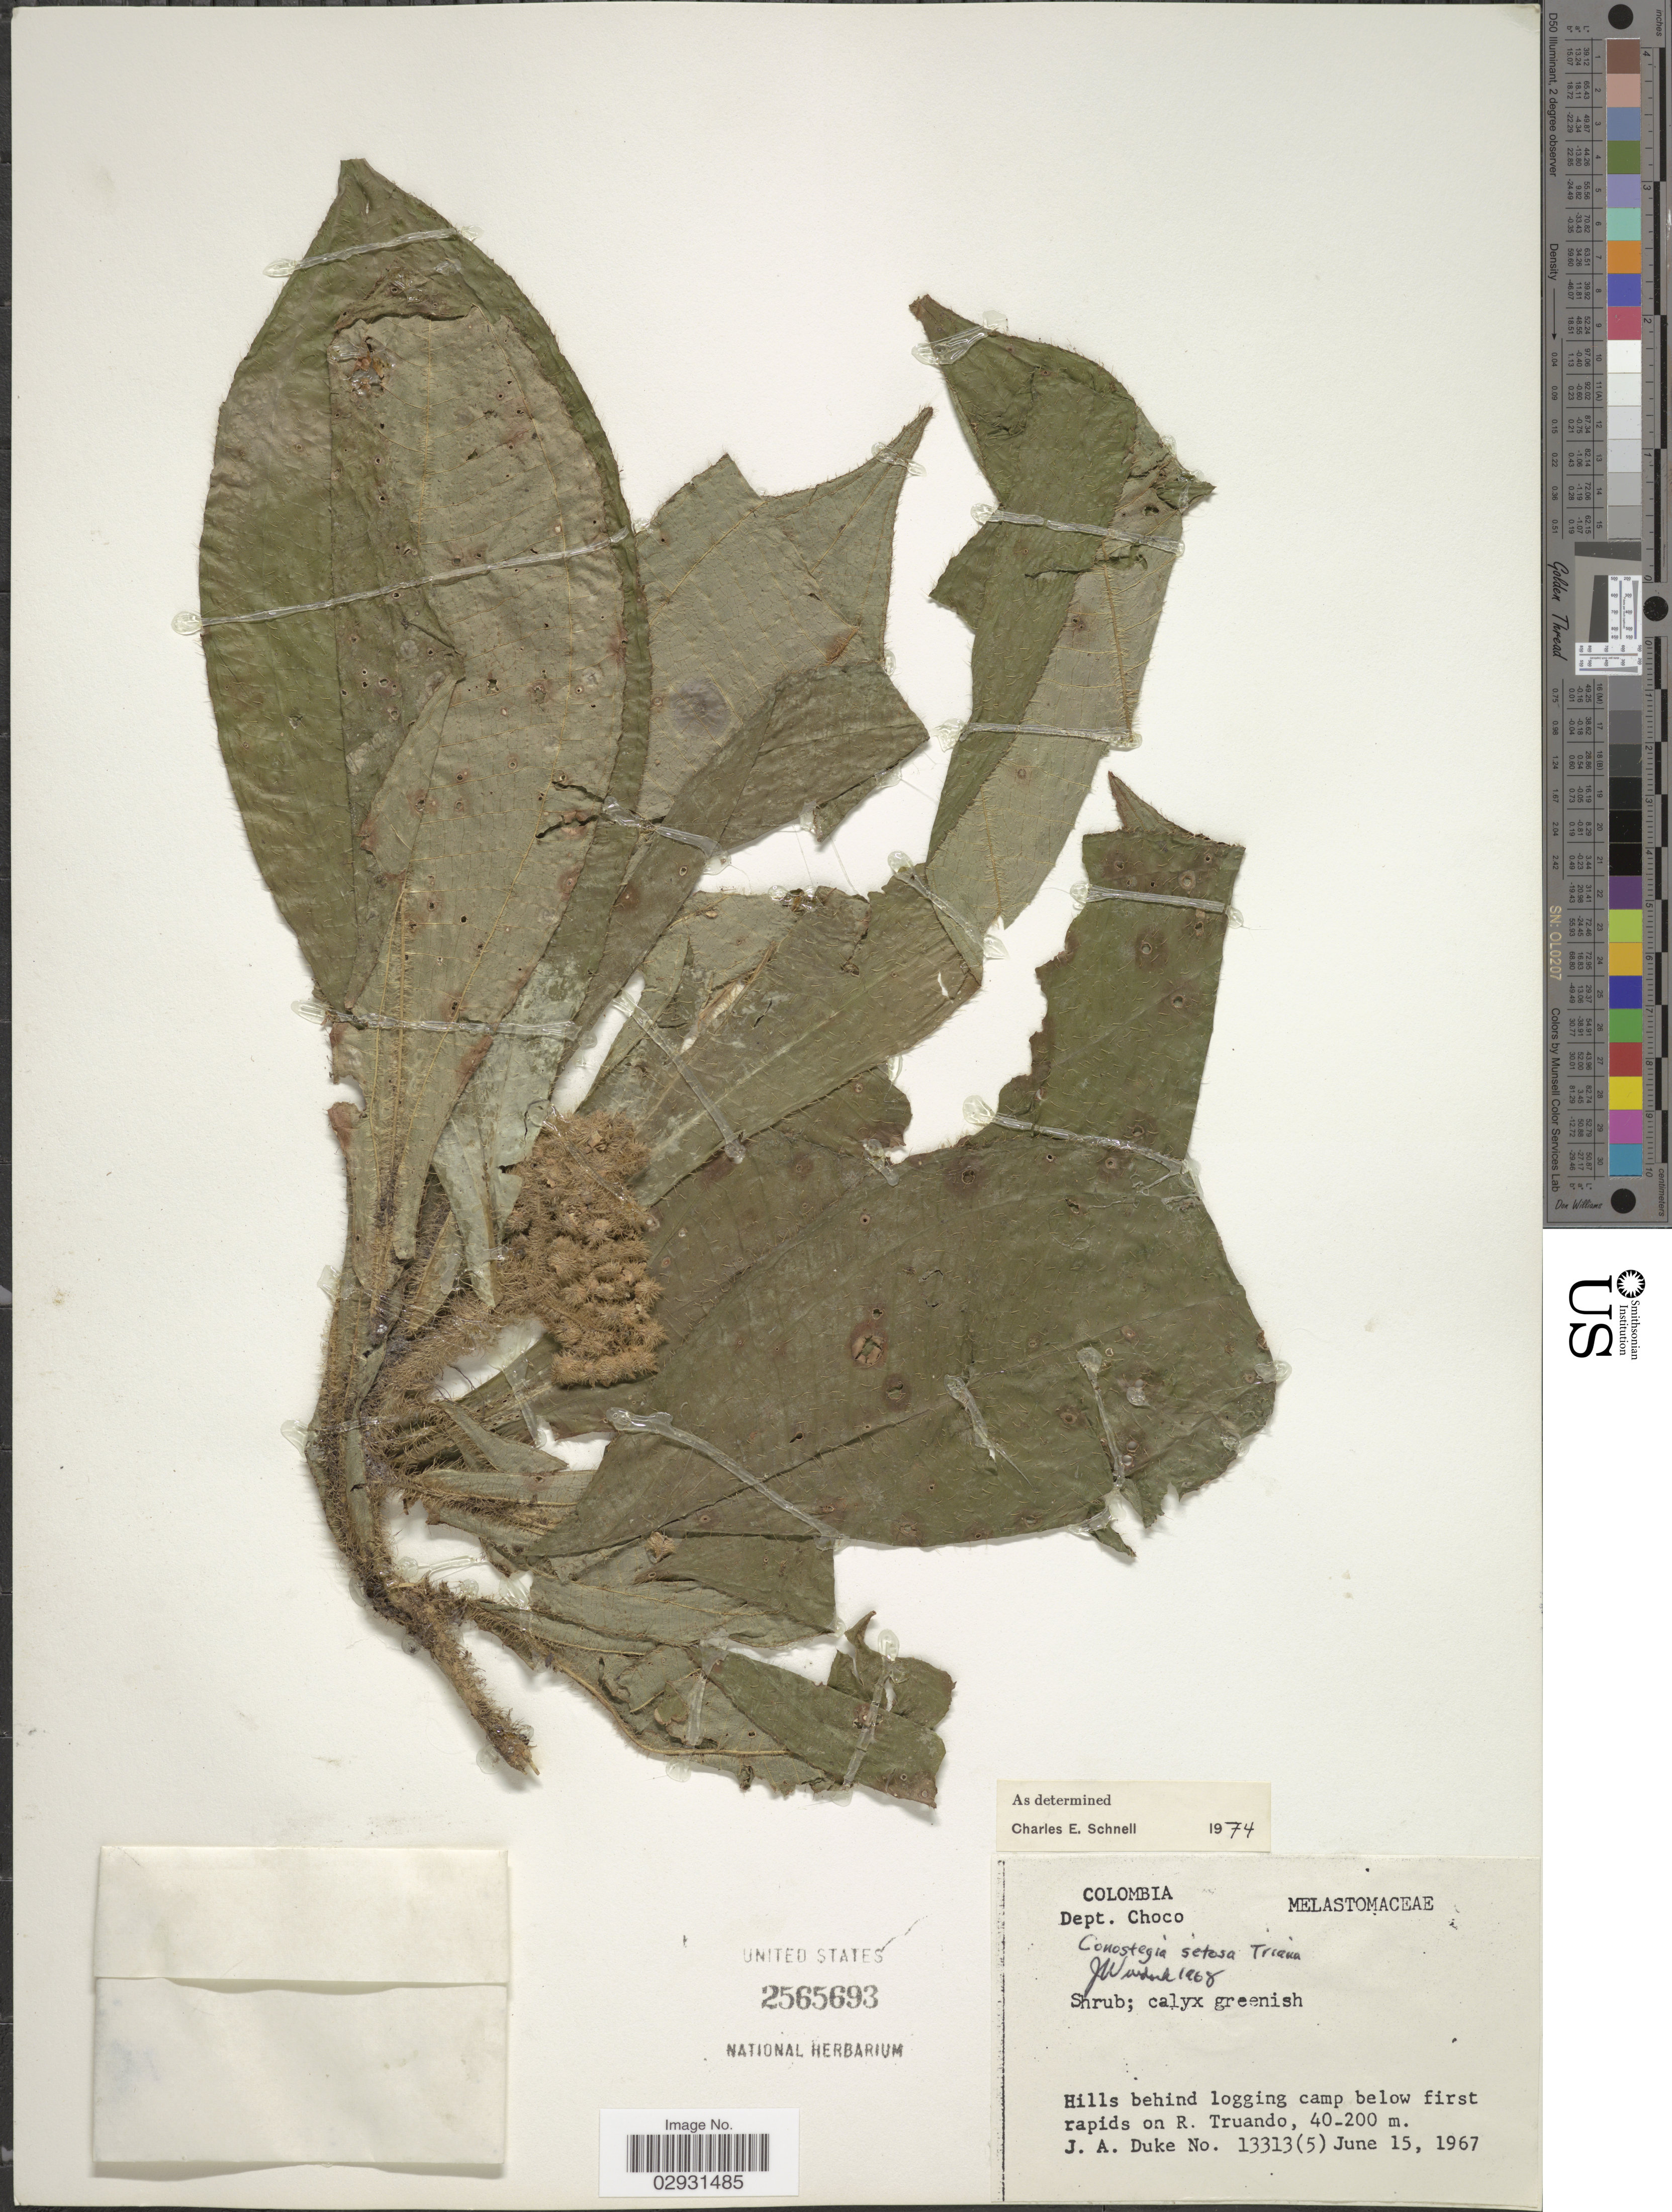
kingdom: Plantae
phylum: Tracheophyta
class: Magnoliopsida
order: Myrtales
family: Melastomataceae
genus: Conostegia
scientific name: Conostegia setosa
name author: Triana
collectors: J. A. Duke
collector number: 13313 (5)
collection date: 1967-06-15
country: Colombia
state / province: Chocó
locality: Dept. Choco, Hills behind logging camp below first rapids on R. Truando.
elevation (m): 40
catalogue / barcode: US 2565693